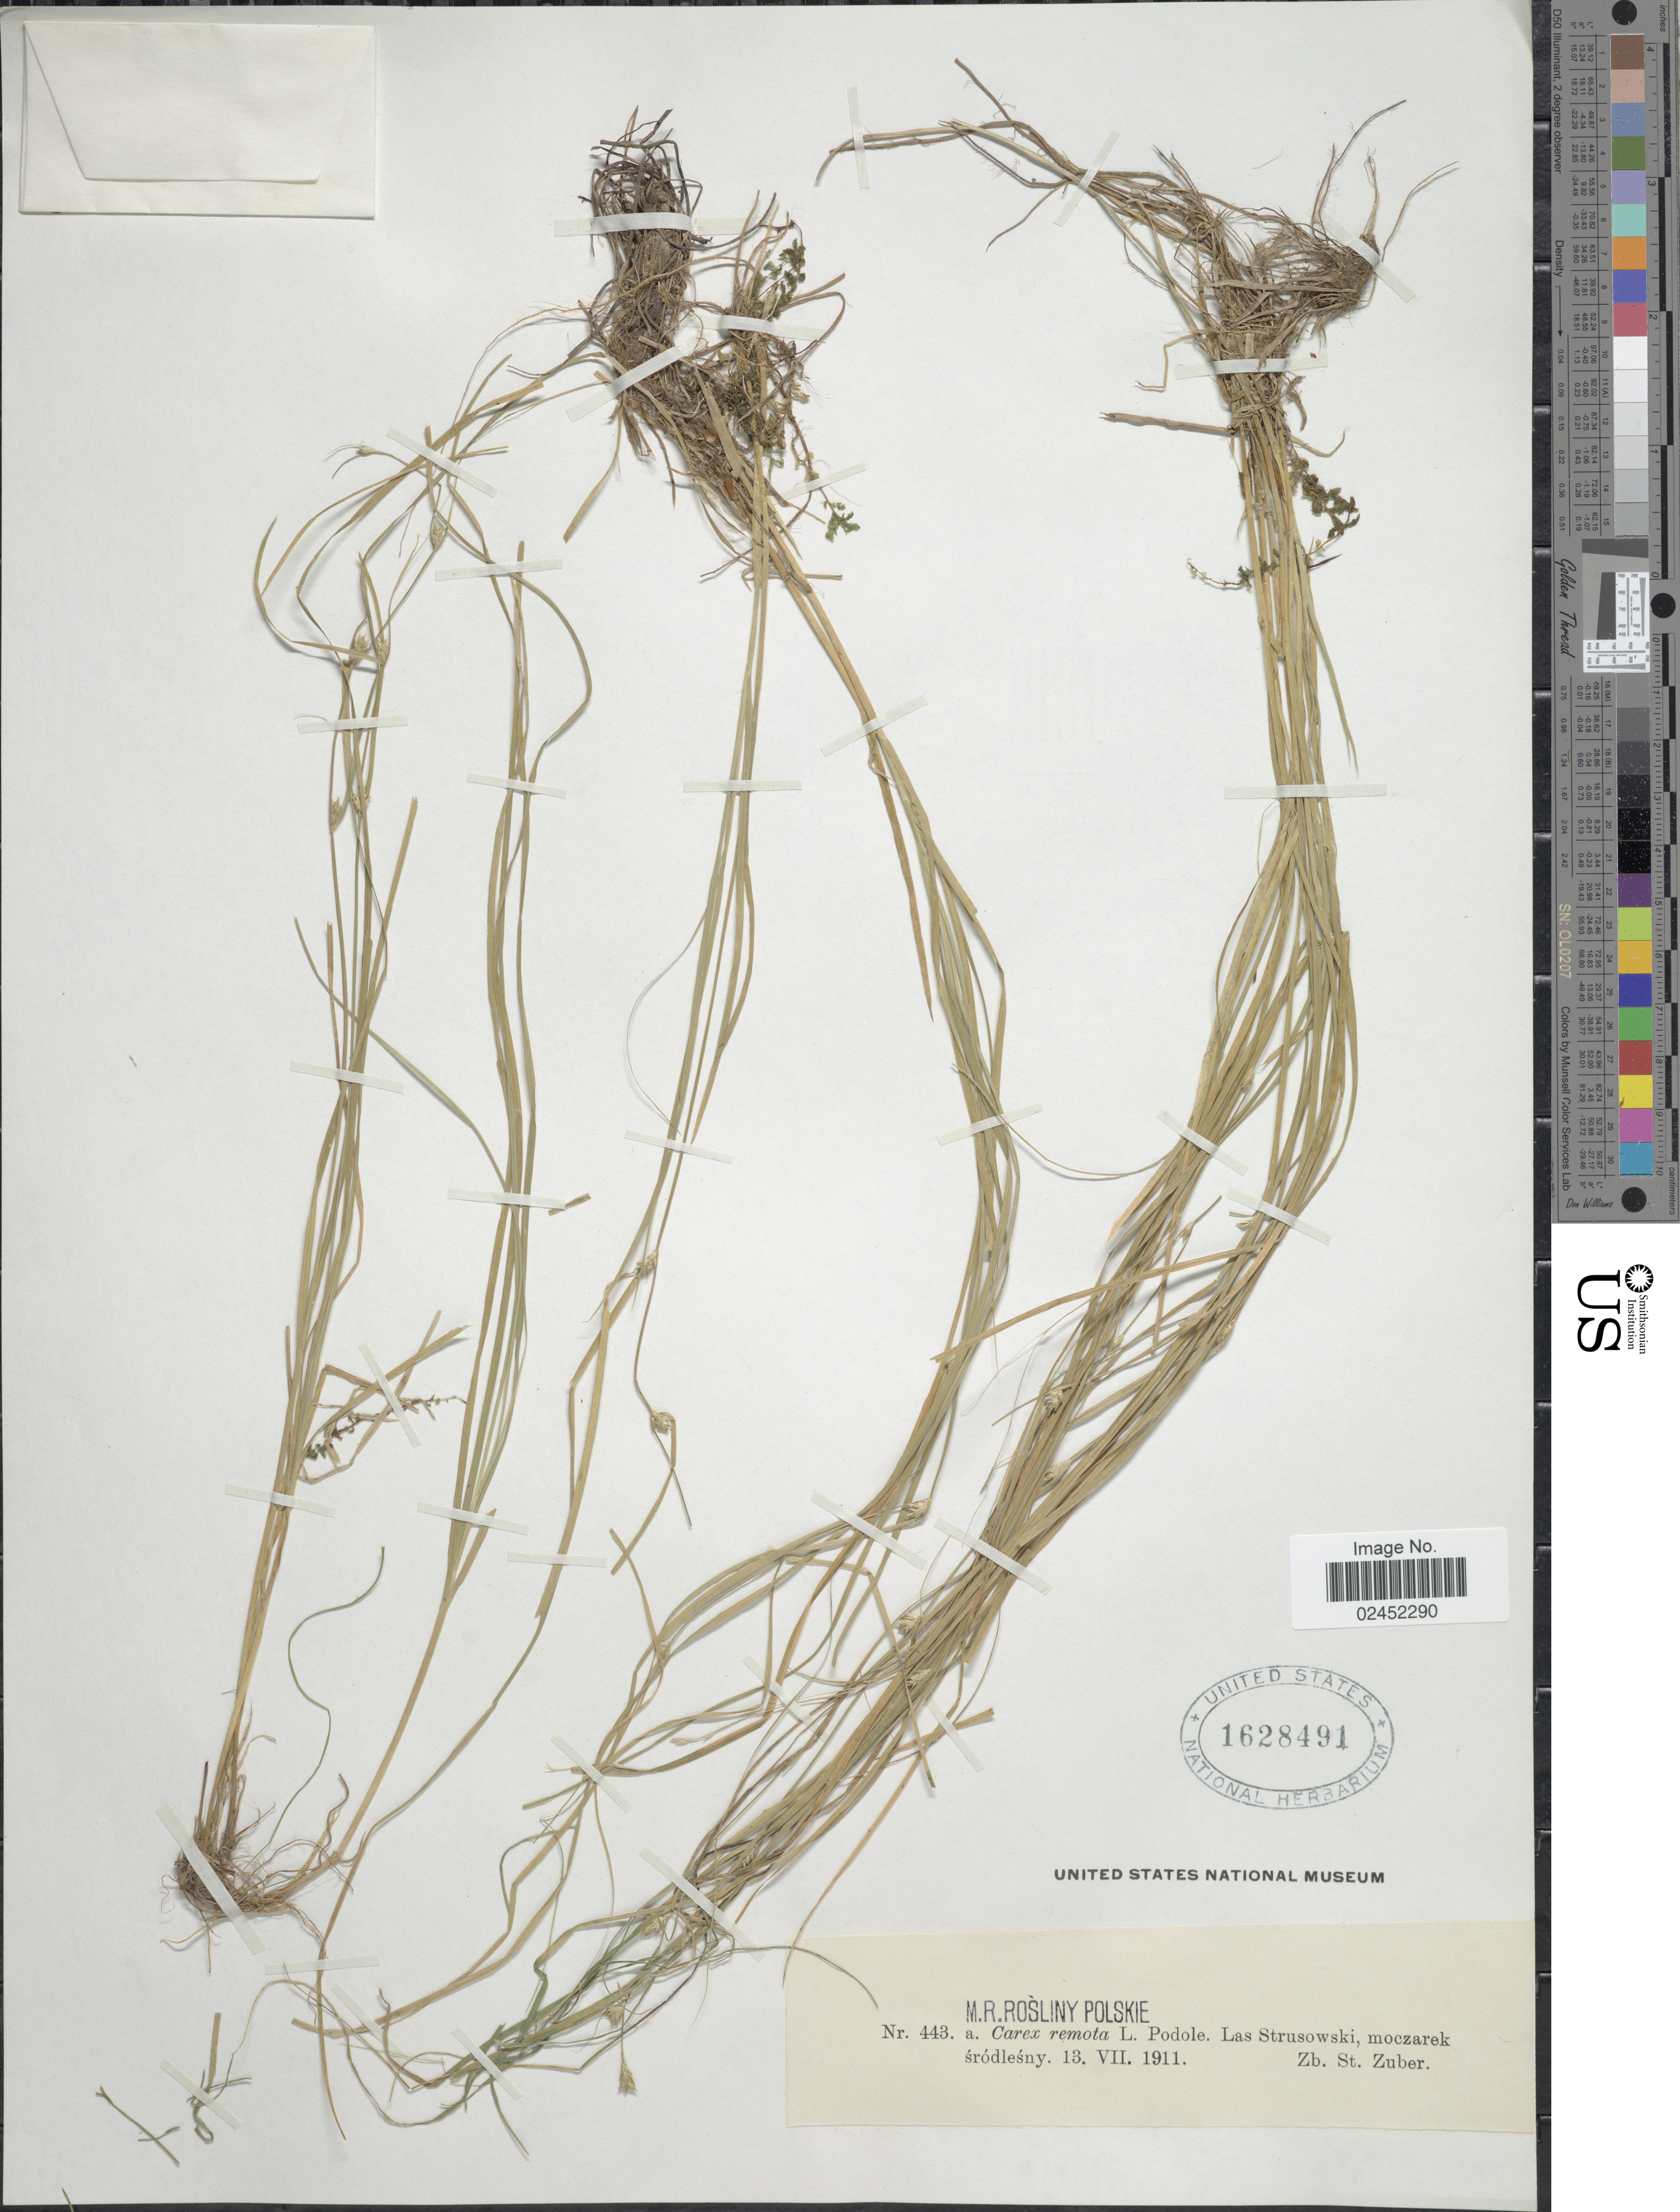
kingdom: Plantae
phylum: Tracheophyta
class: Liliopsida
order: Poales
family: Cyperaceae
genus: Carex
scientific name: Carex remota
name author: L.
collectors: S. Zuber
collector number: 443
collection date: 1911-07-13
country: Poland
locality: Las Strusowski, moczarek srodlesny.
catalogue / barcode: US 1628491